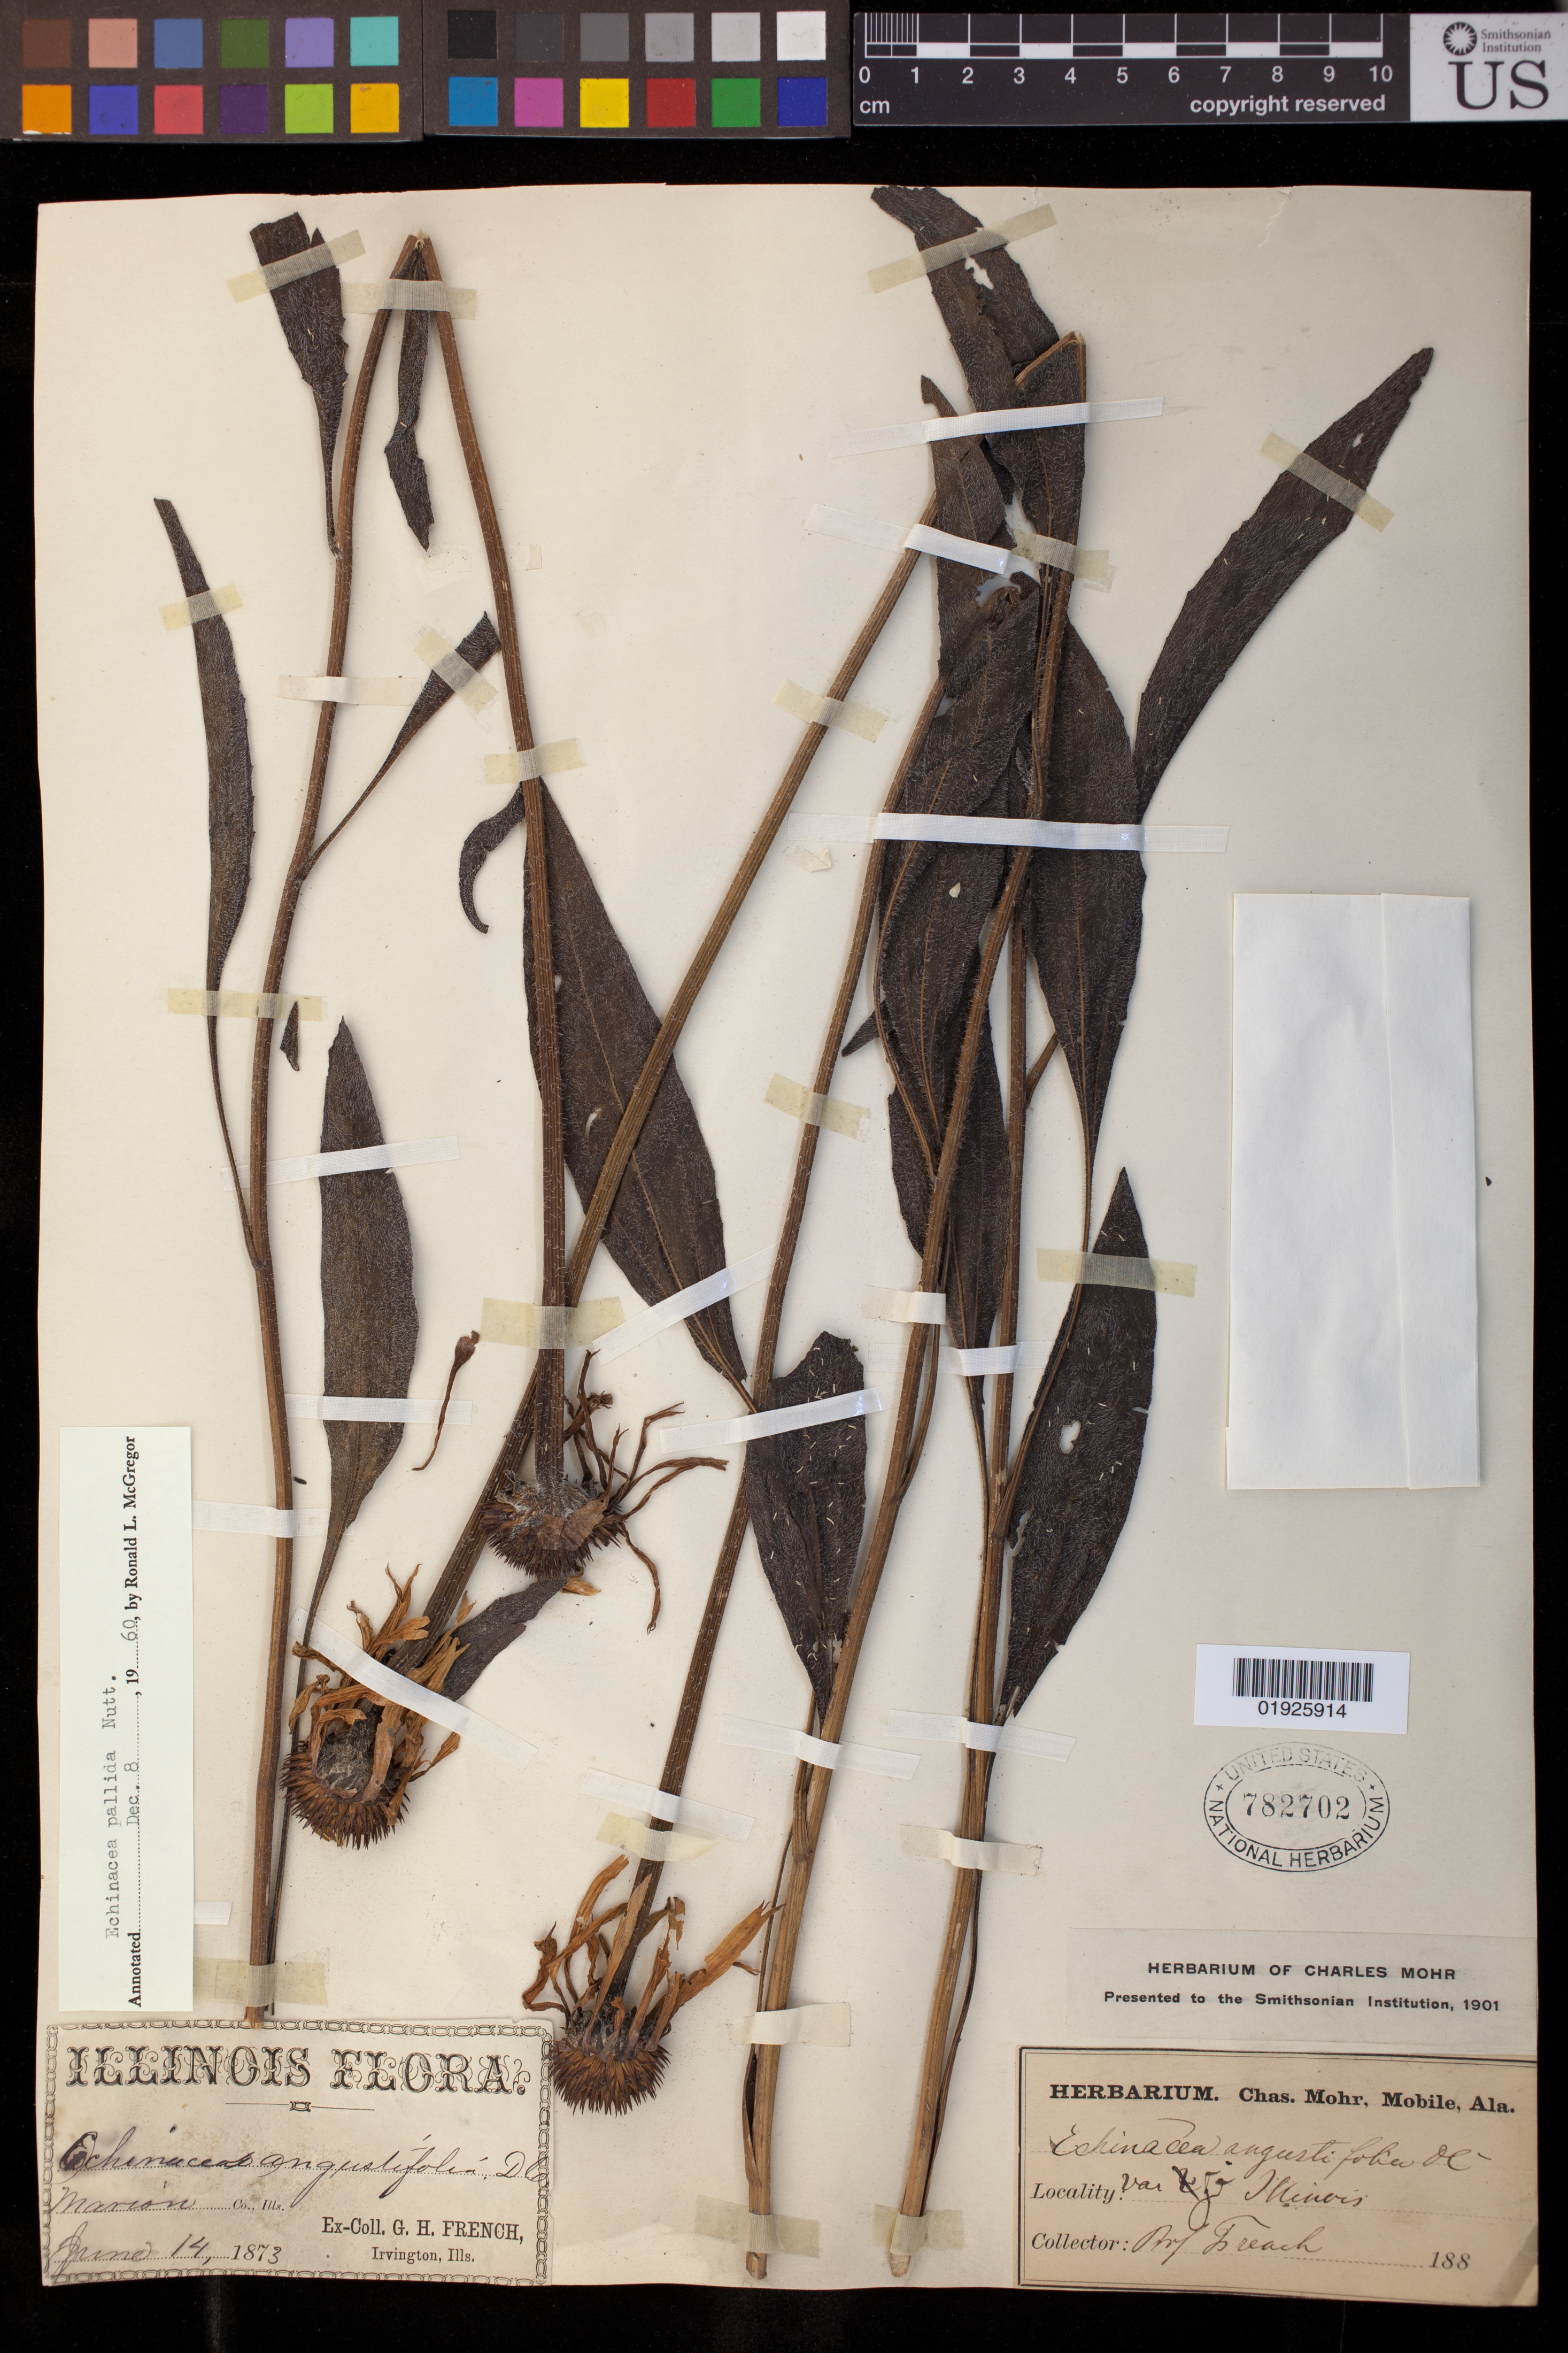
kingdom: Plantae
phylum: Tracheophyta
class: Magnoliopsida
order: Asterales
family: Asteraceae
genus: Echinacea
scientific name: Echinacea pallida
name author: (Nutt.) Nutt.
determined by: McGregor, R. L.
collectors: G. H. French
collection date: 1873-06-14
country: United States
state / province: Illinois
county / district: Marion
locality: Irvington.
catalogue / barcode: US 782702